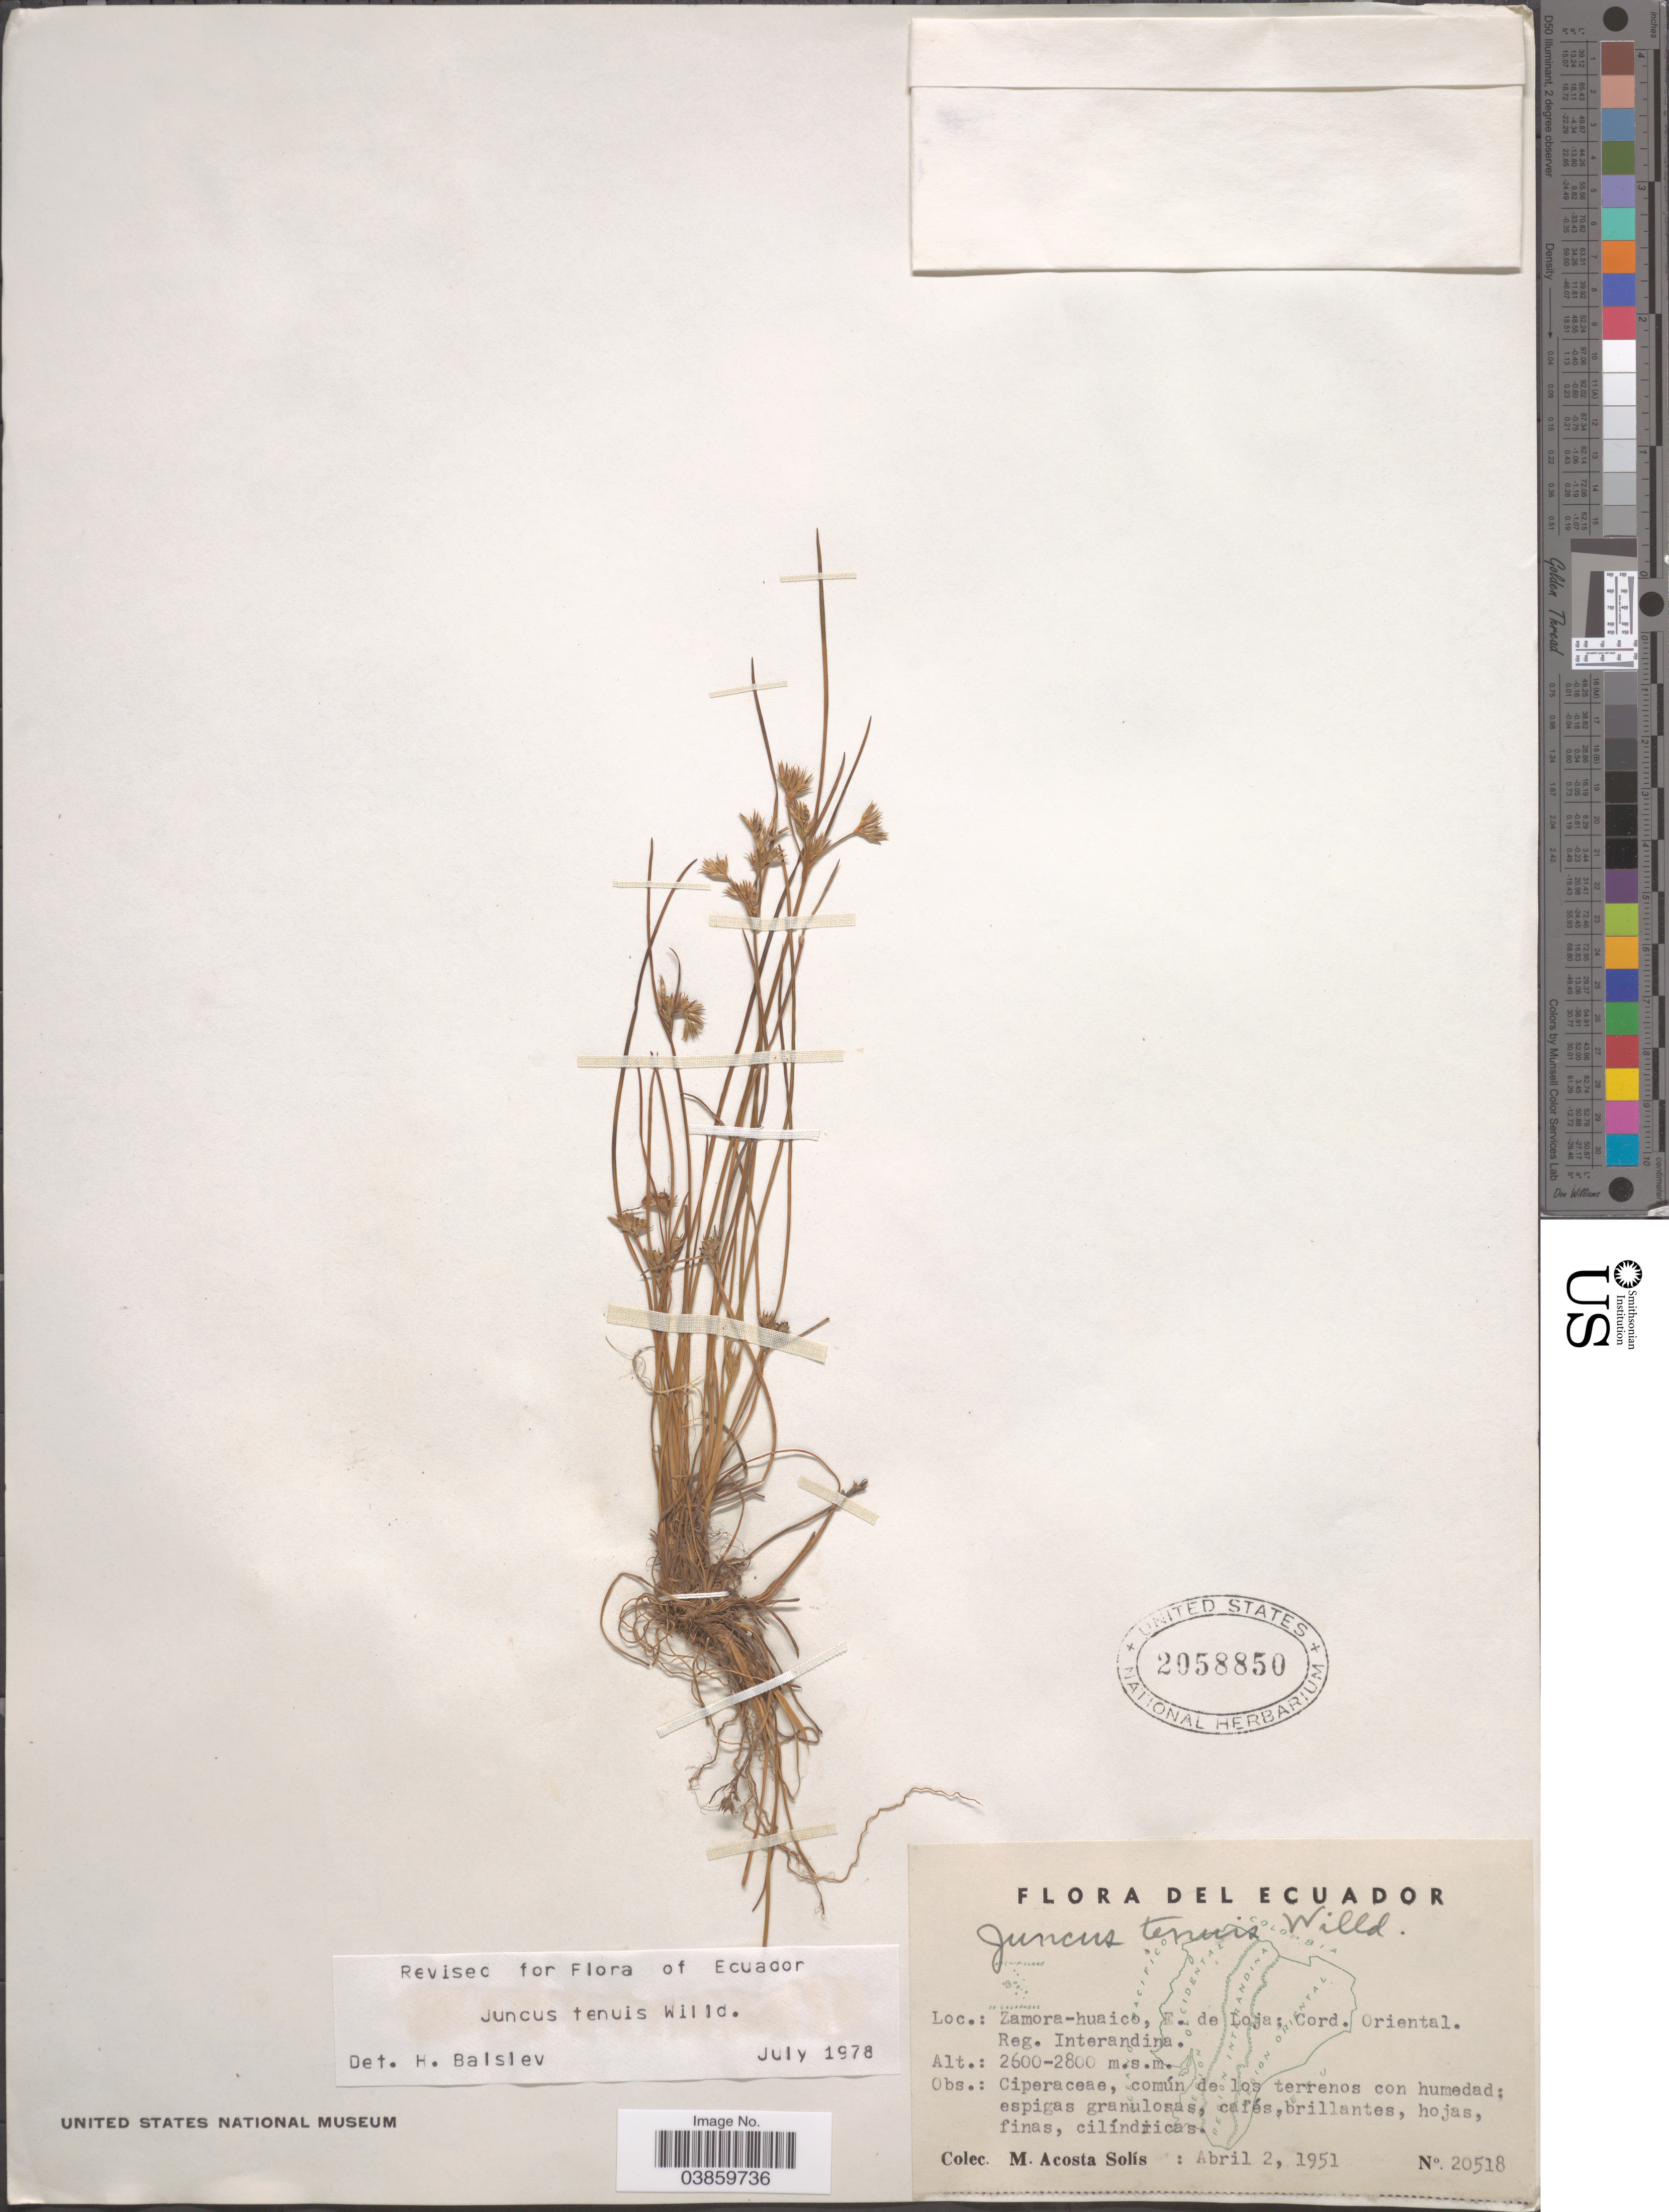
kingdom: Plantae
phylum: Tracheophyta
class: Liliopsida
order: Poales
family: Juncaceae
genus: Juncus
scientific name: Juncus tenuis var. tenuis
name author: Willd.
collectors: M. Acosta Solis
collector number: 20518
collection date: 1951-04-02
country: Ecuador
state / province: Loja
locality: Zamora-huaico, E. de Loja; Cord. Oriental. Reg. Interandina.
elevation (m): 2600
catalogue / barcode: US 2058850